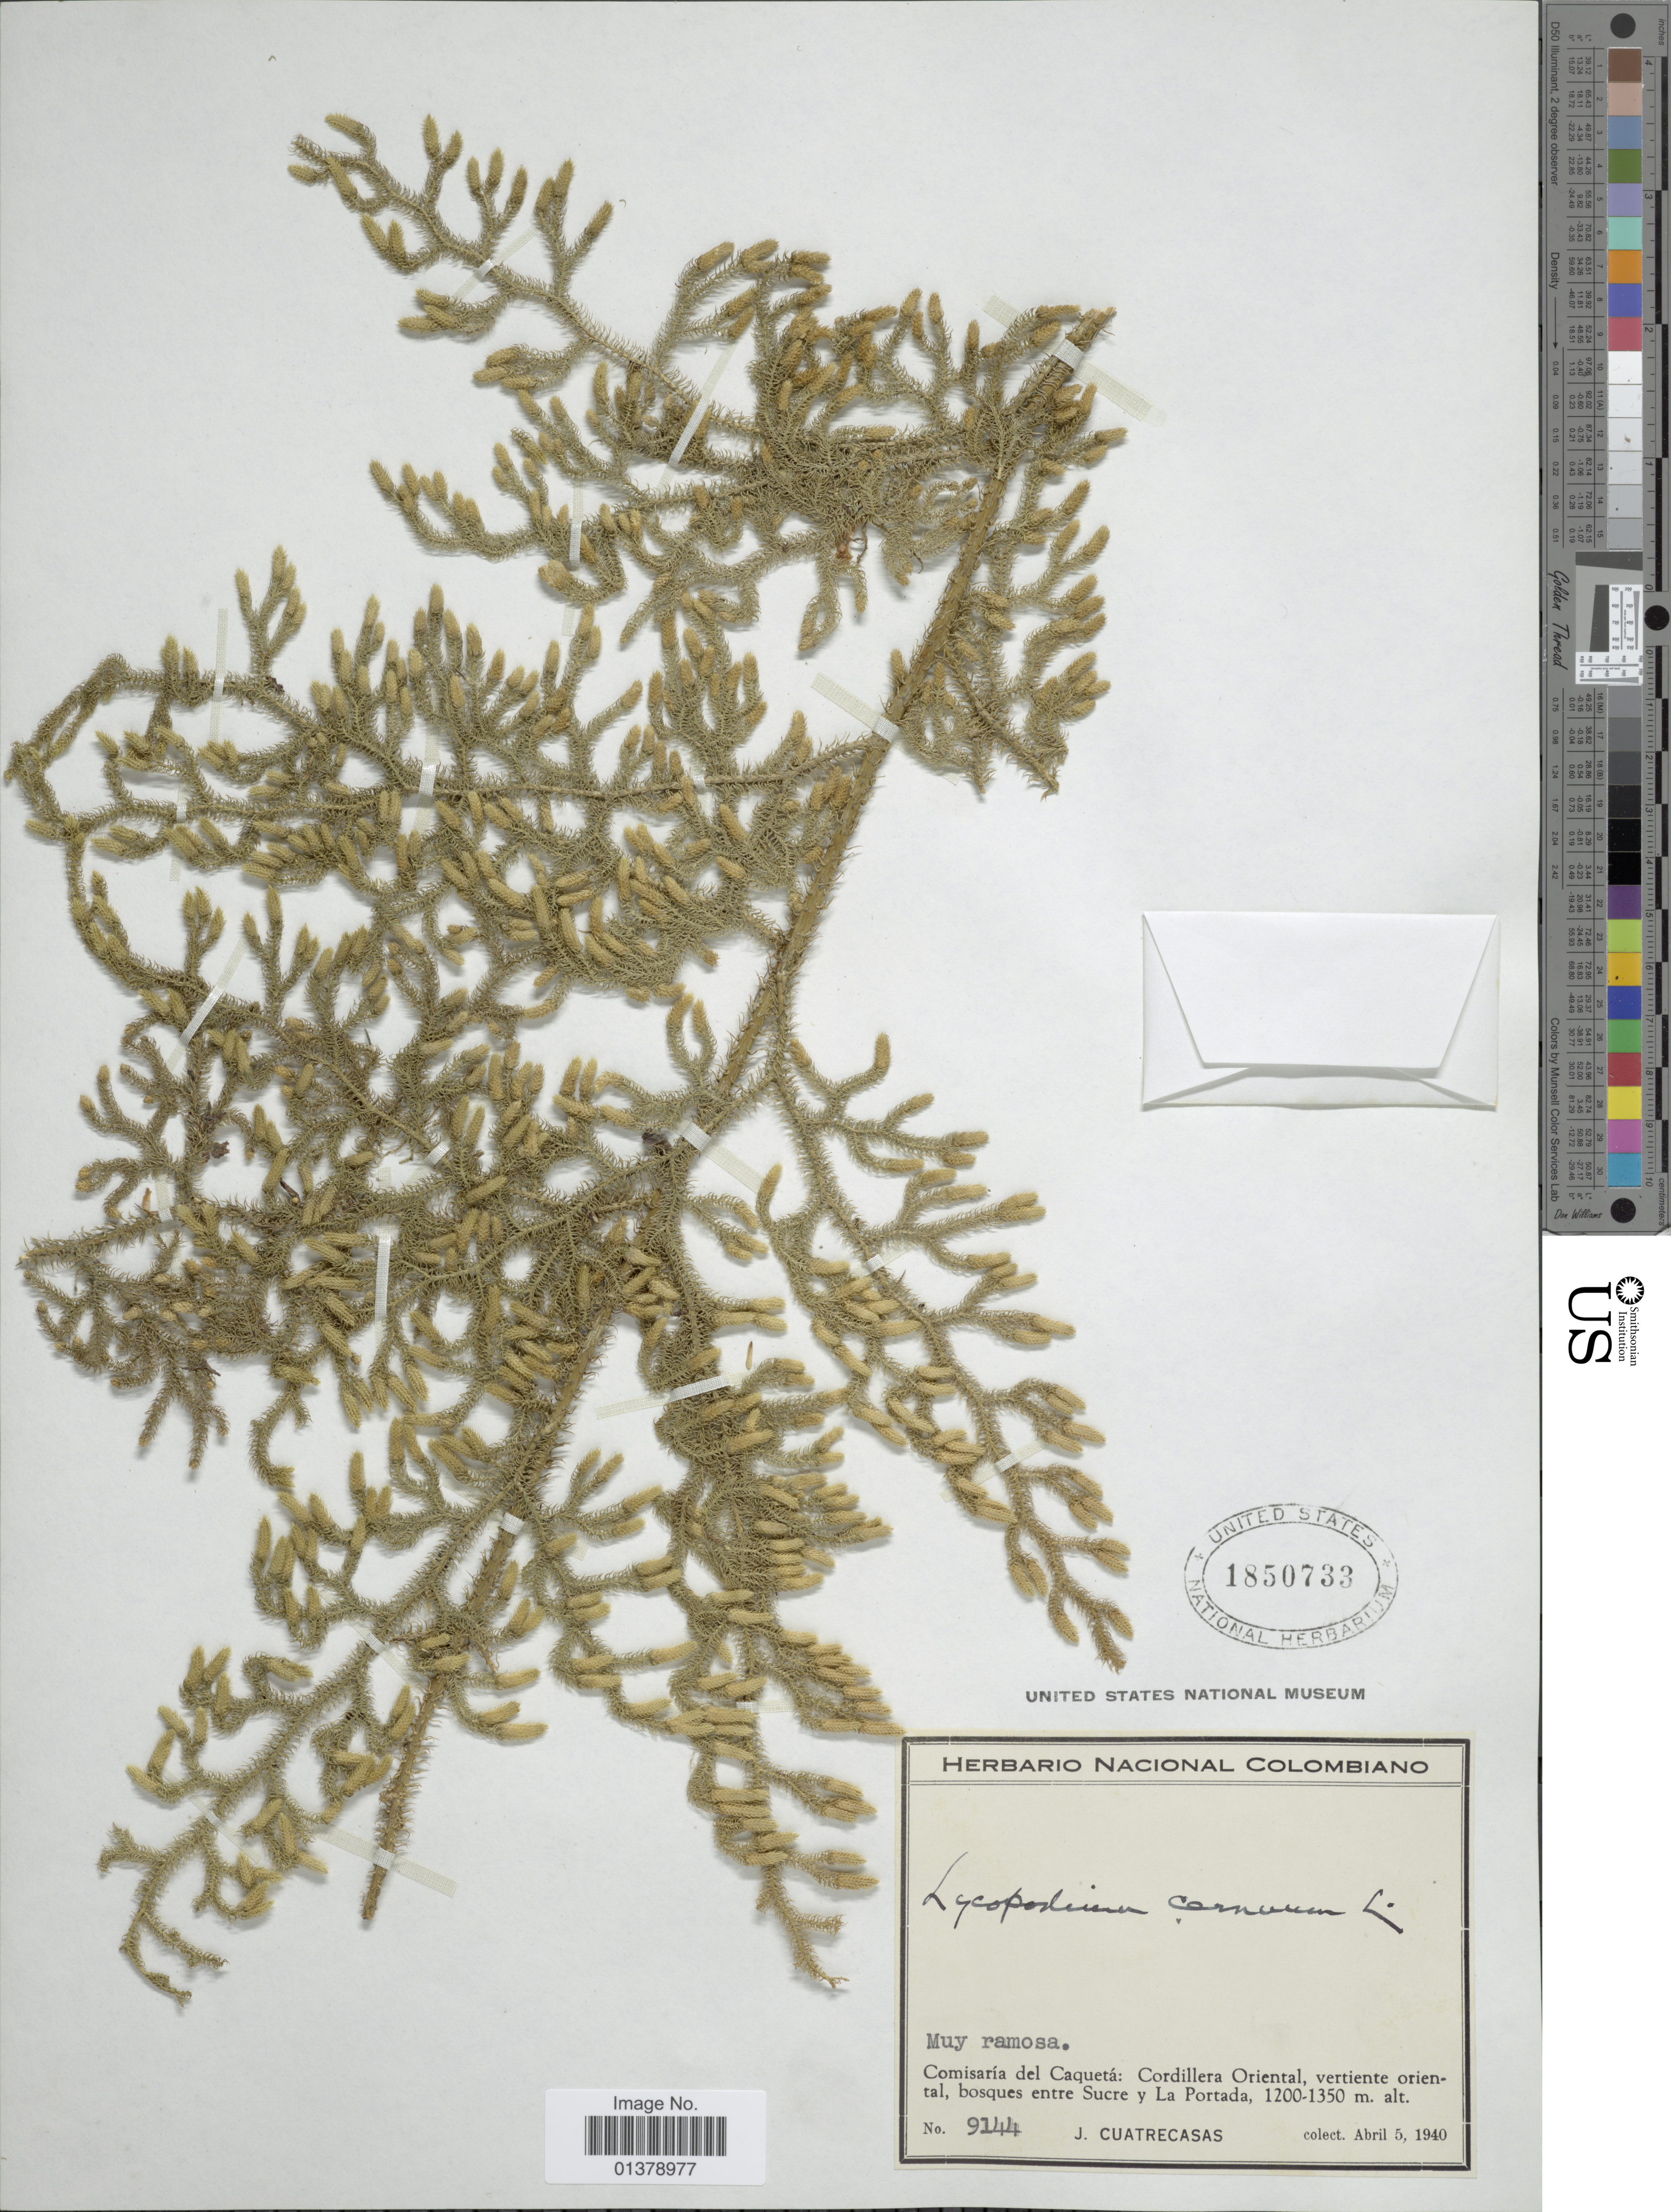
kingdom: Plantae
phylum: Tracheophyta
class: Lycopodiopsida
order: Lycopodiales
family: Lycopodiaceae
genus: Palhinhaea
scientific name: Palhinhaea cernua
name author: (L.) Vasc. & Franco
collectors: J. Cuatrecasas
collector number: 9144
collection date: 1940-04-05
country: Colombia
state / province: Caquetá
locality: Comisaria del Caquetá: Cordillera Oriental, vertiente oriental, bosques entre Sucre y la Portada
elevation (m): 1200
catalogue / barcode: US 1850733